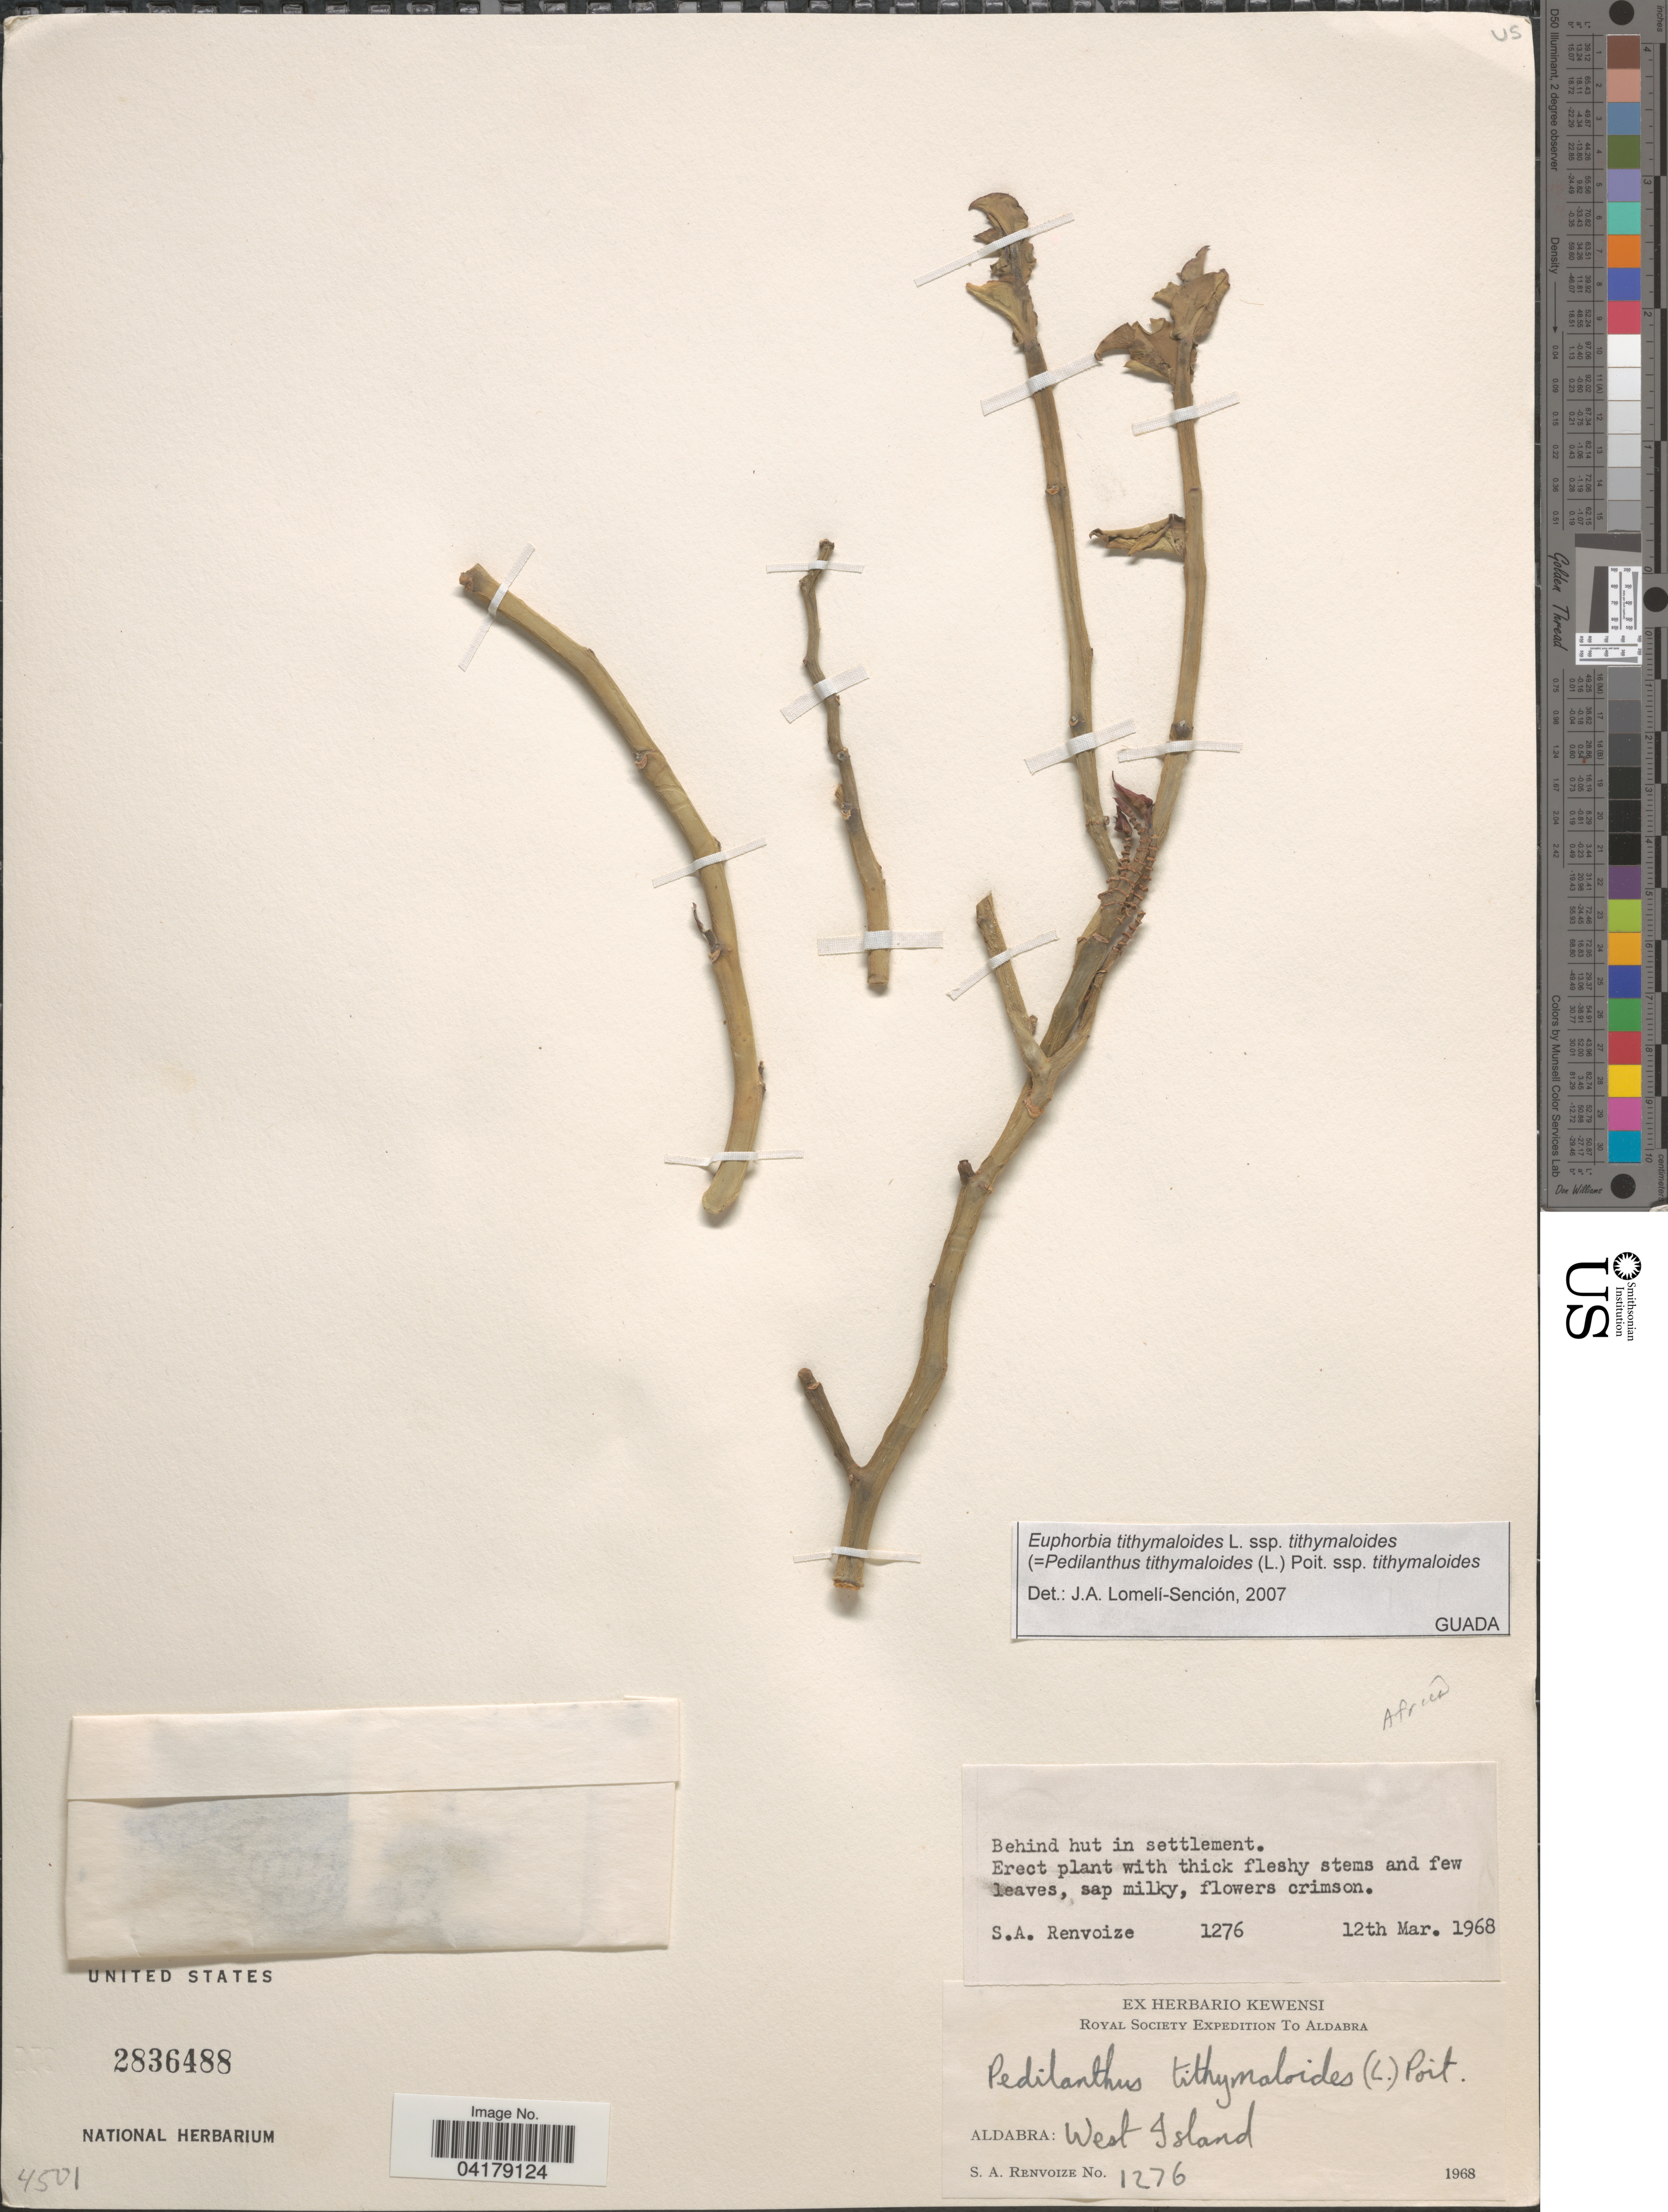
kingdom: Plantae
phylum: Tracheophyta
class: Magnoliopsida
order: Malpighiales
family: Euphorbiaceae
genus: Euphorbia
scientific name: Euphorbia tithymaloides subsp. tithymaloides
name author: L.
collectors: S. A. Renvoize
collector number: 1276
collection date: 1968-03-12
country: Seychelles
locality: Royal Society Expedition to Aldabra. Aldabra: West Island.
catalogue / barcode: US 2836488